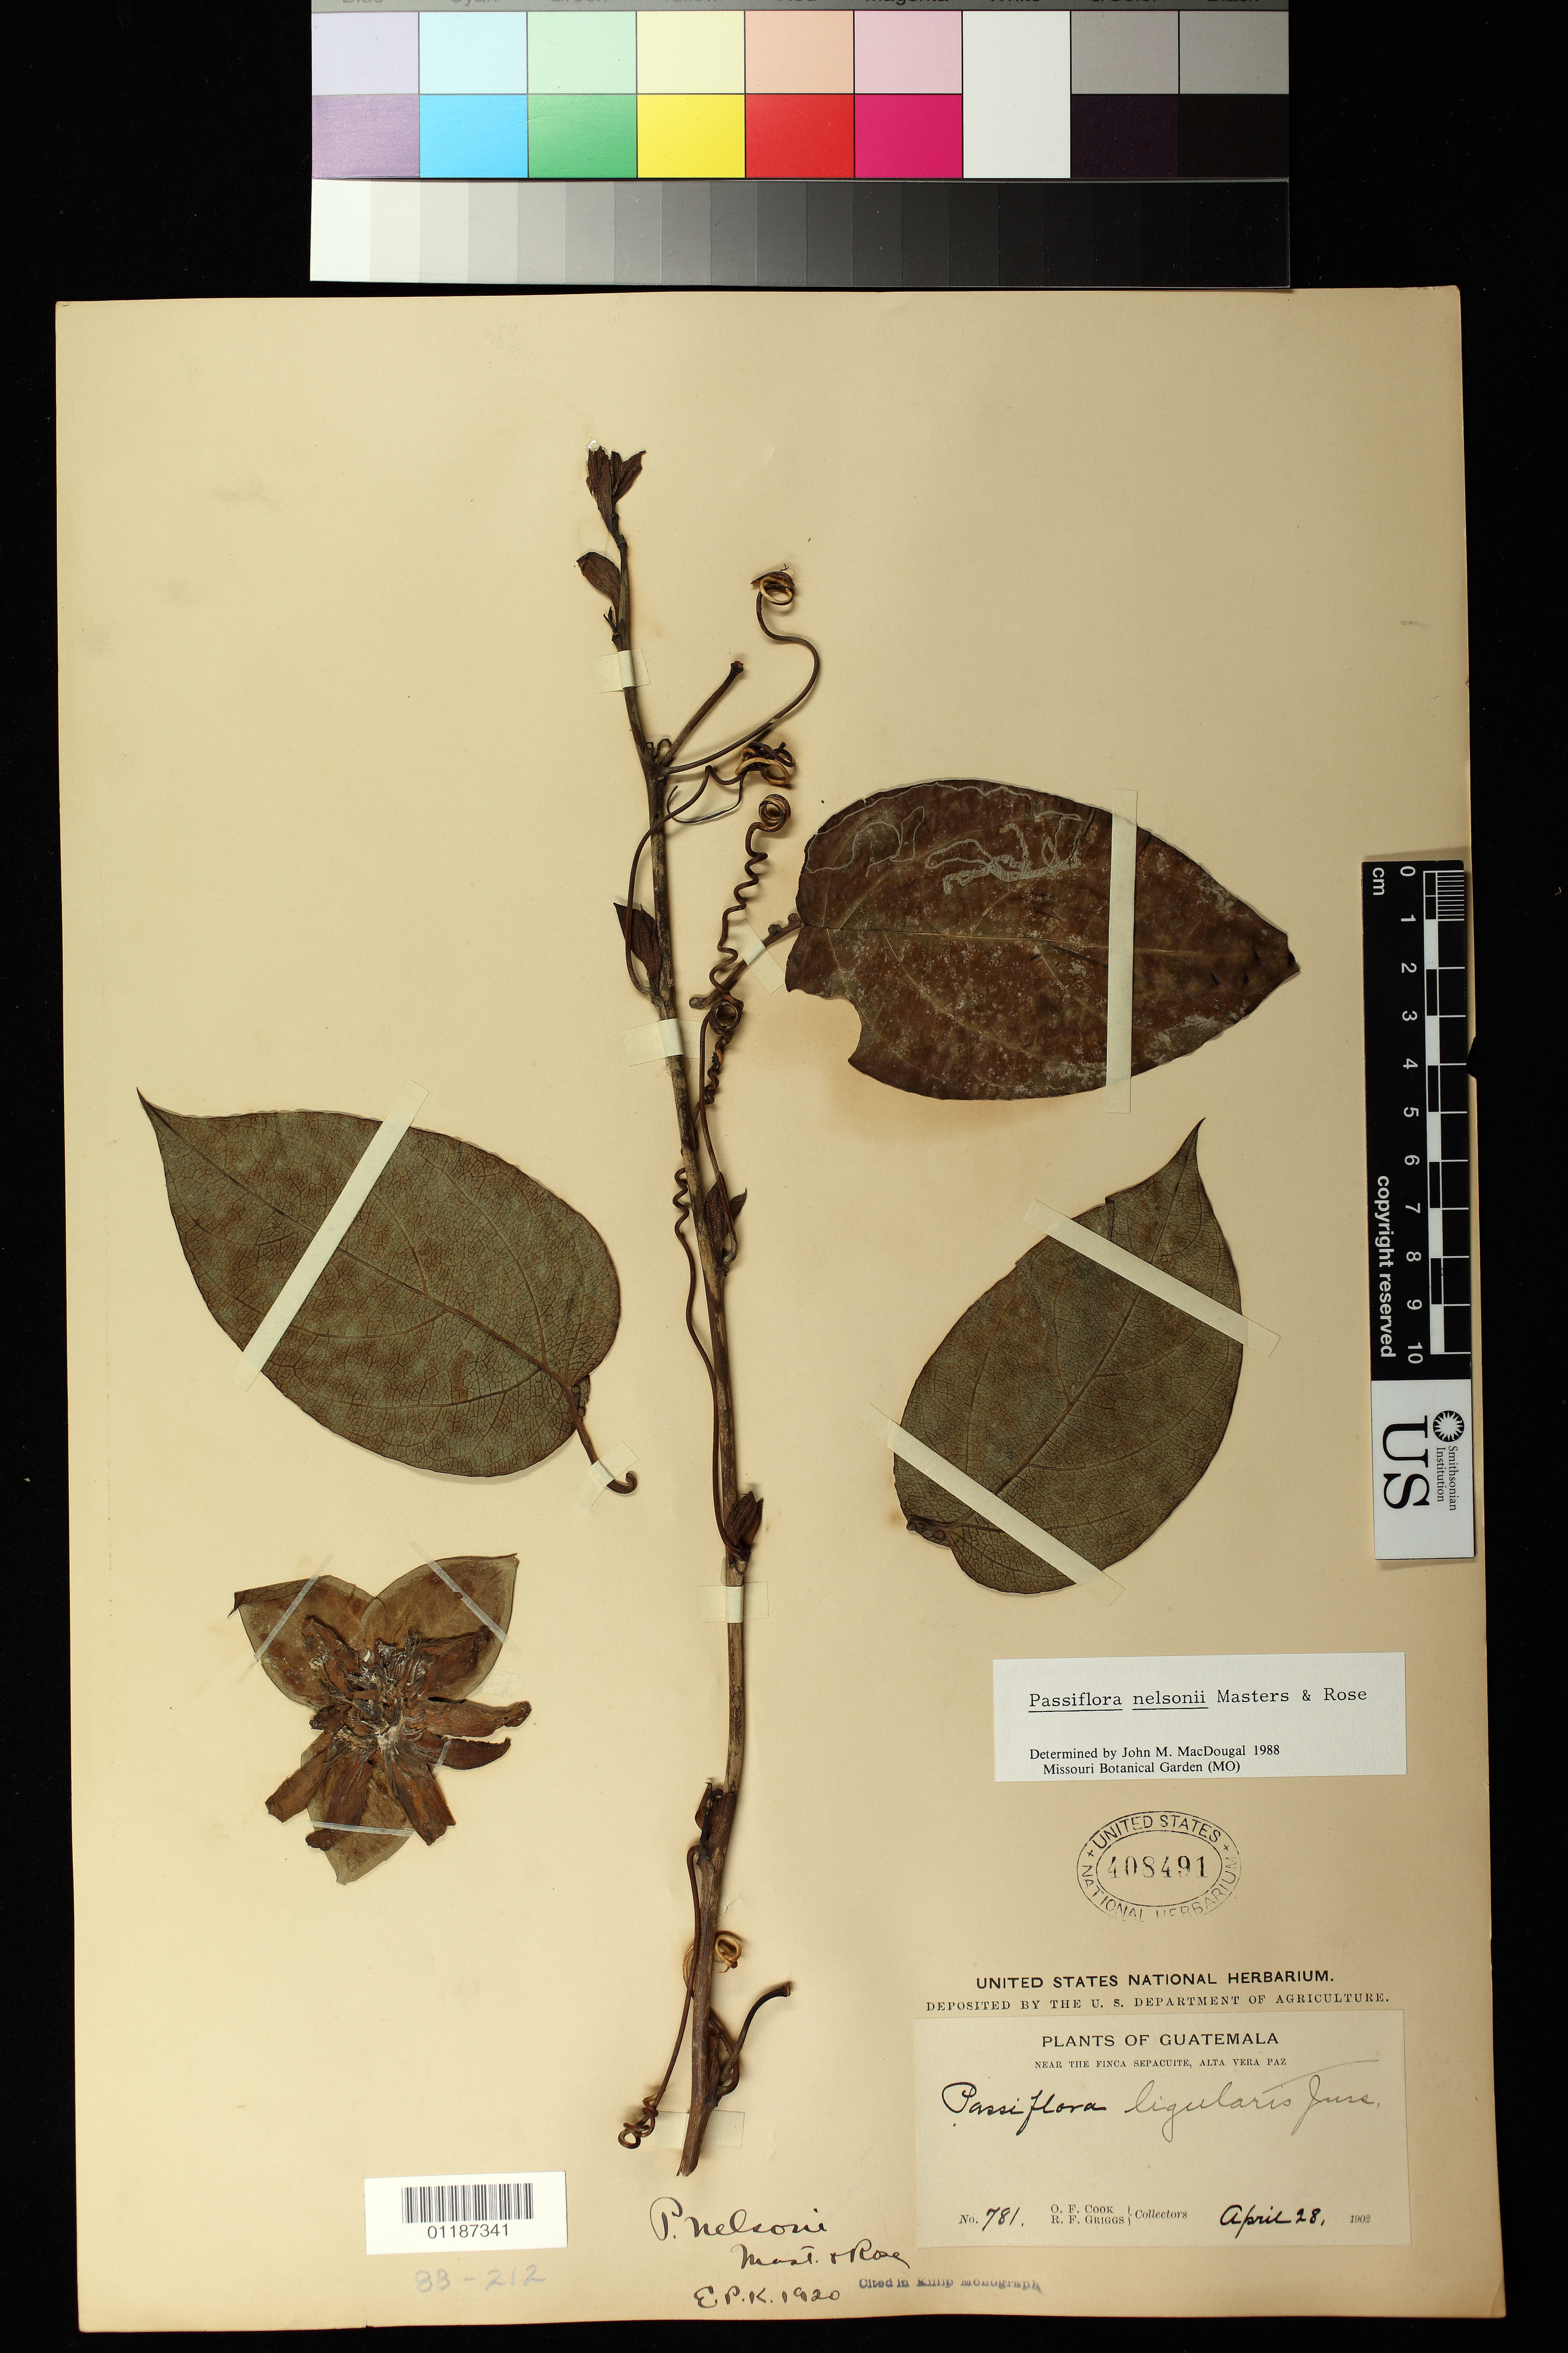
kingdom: Plantae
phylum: Tracheophyta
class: Magnoliopsida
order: Malpighiales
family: Passifloraceae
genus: Passiflora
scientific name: Passiflora nelsonii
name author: Mast. & Rose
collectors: O. F. Cook & R. F. Griggs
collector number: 781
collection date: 1849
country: Guatemala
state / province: Alta Verapaz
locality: Near the VFnca Sepacuite, Alta Veza Paz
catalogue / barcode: US 408491